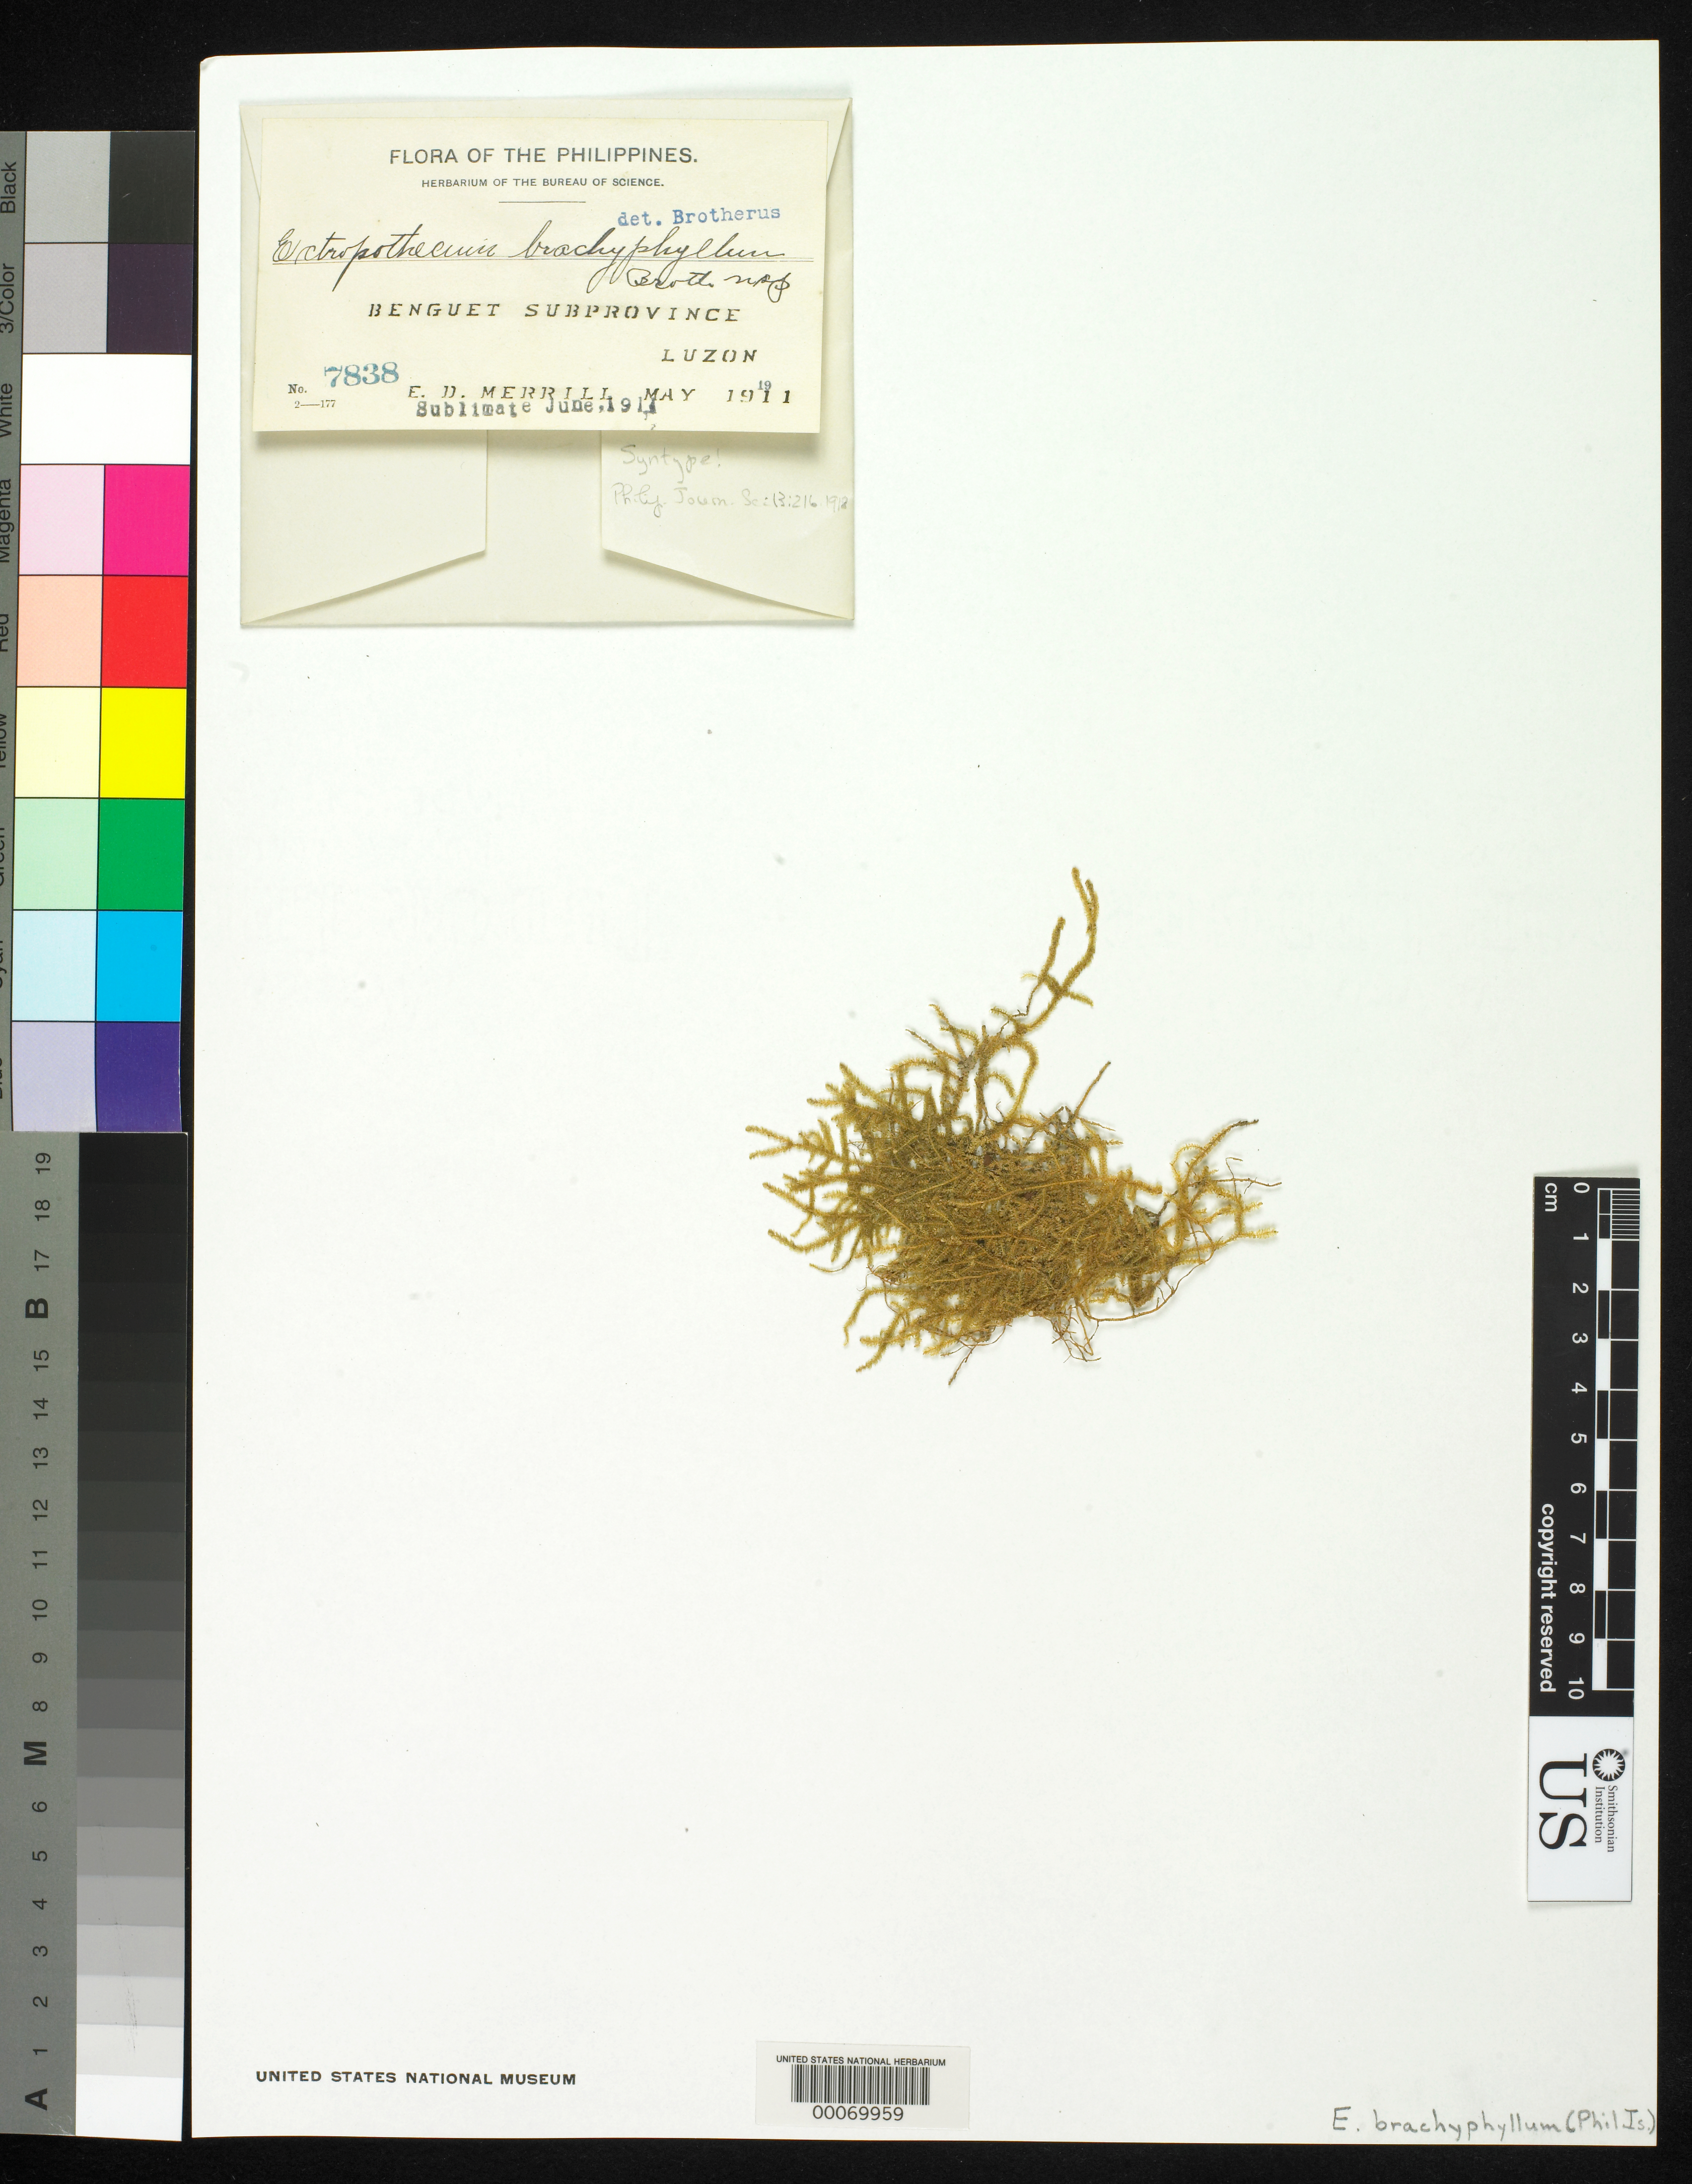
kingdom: Plantae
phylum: Bryophyta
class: Bryopsida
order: Hypnales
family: Hypnaceae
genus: Ectropothecium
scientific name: Ectropothecium brachyphyllum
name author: Broth.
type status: Syntype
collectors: E. D. Merrill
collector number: Bur. Sci. 7838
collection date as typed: May 1911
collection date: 1911-05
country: Philippines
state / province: Cordillera (Administrative Region)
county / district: Benguet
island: Luzon